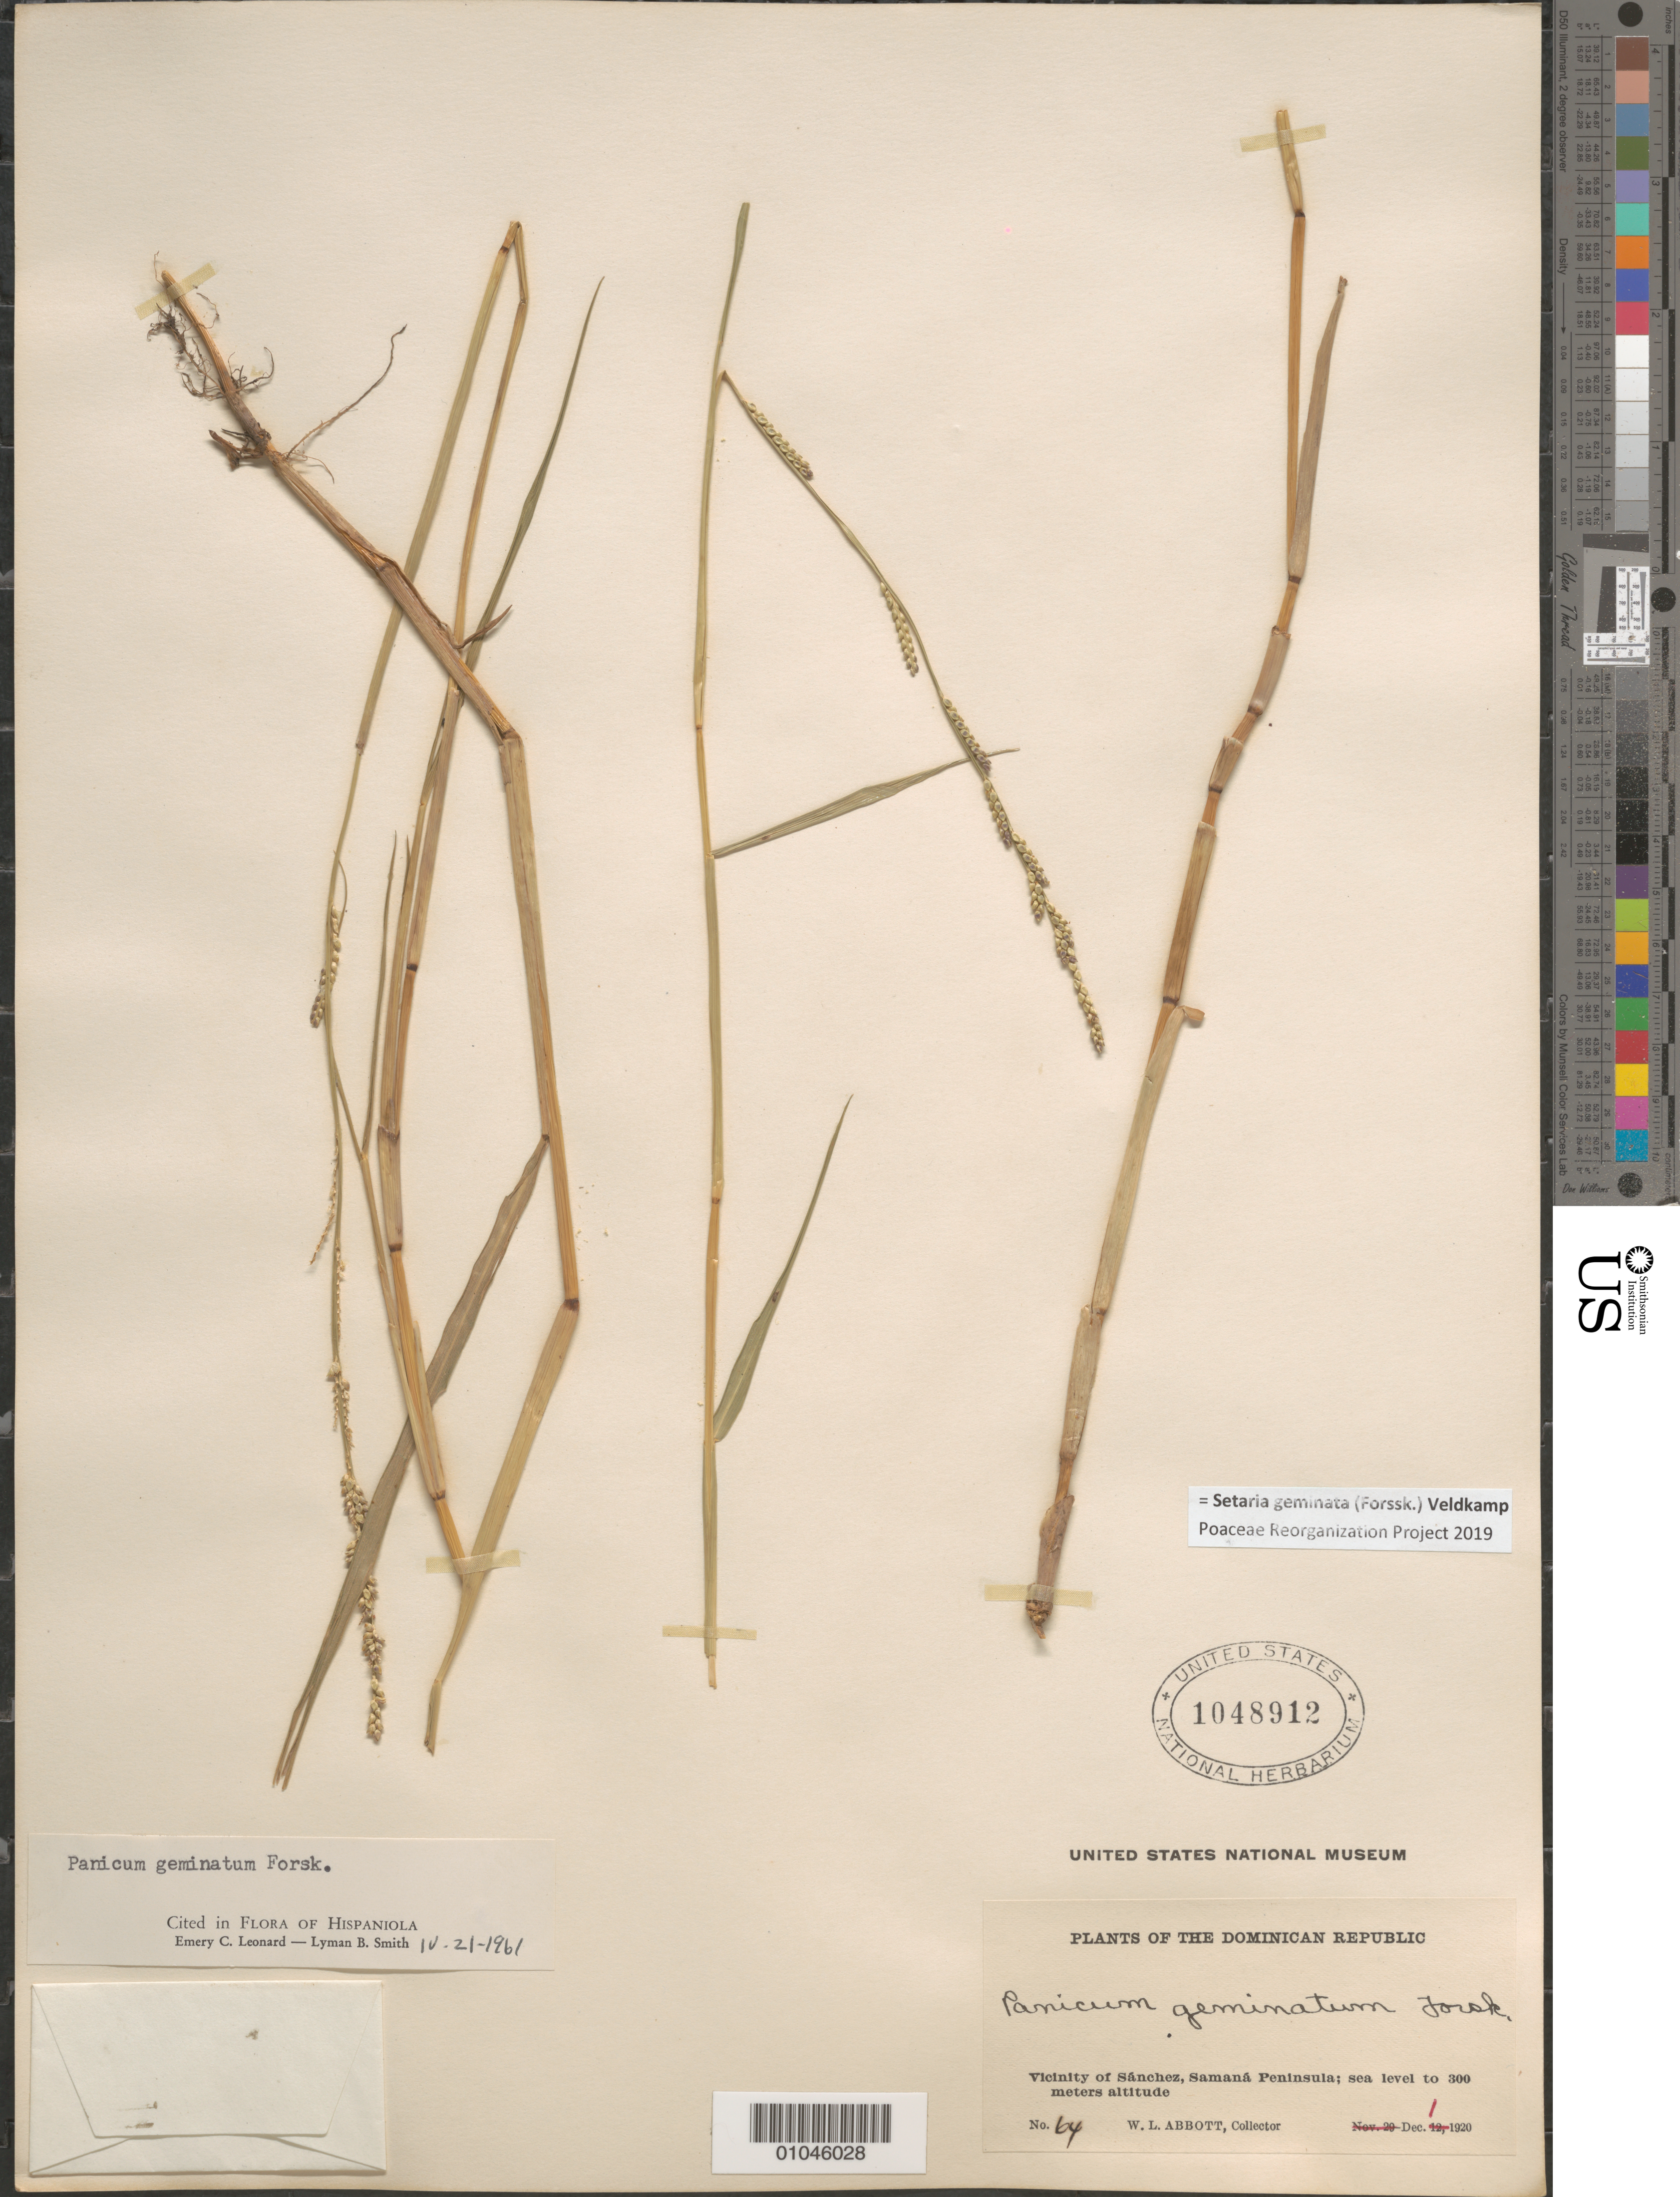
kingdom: Plantae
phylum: Tracheophyta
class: Liliopsida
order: Poales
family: Poaceae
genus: Paspalidium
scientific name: Paspalidium geminatum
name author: (Forssk.) Stapf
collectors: W. L. Abbott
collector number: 64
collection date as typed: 01 Dec 1920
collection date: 1920-12-01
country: Dominican Republic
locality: Vicinity of Sanchez, Samana Peninsula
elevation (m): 0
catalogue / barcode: US 1048912